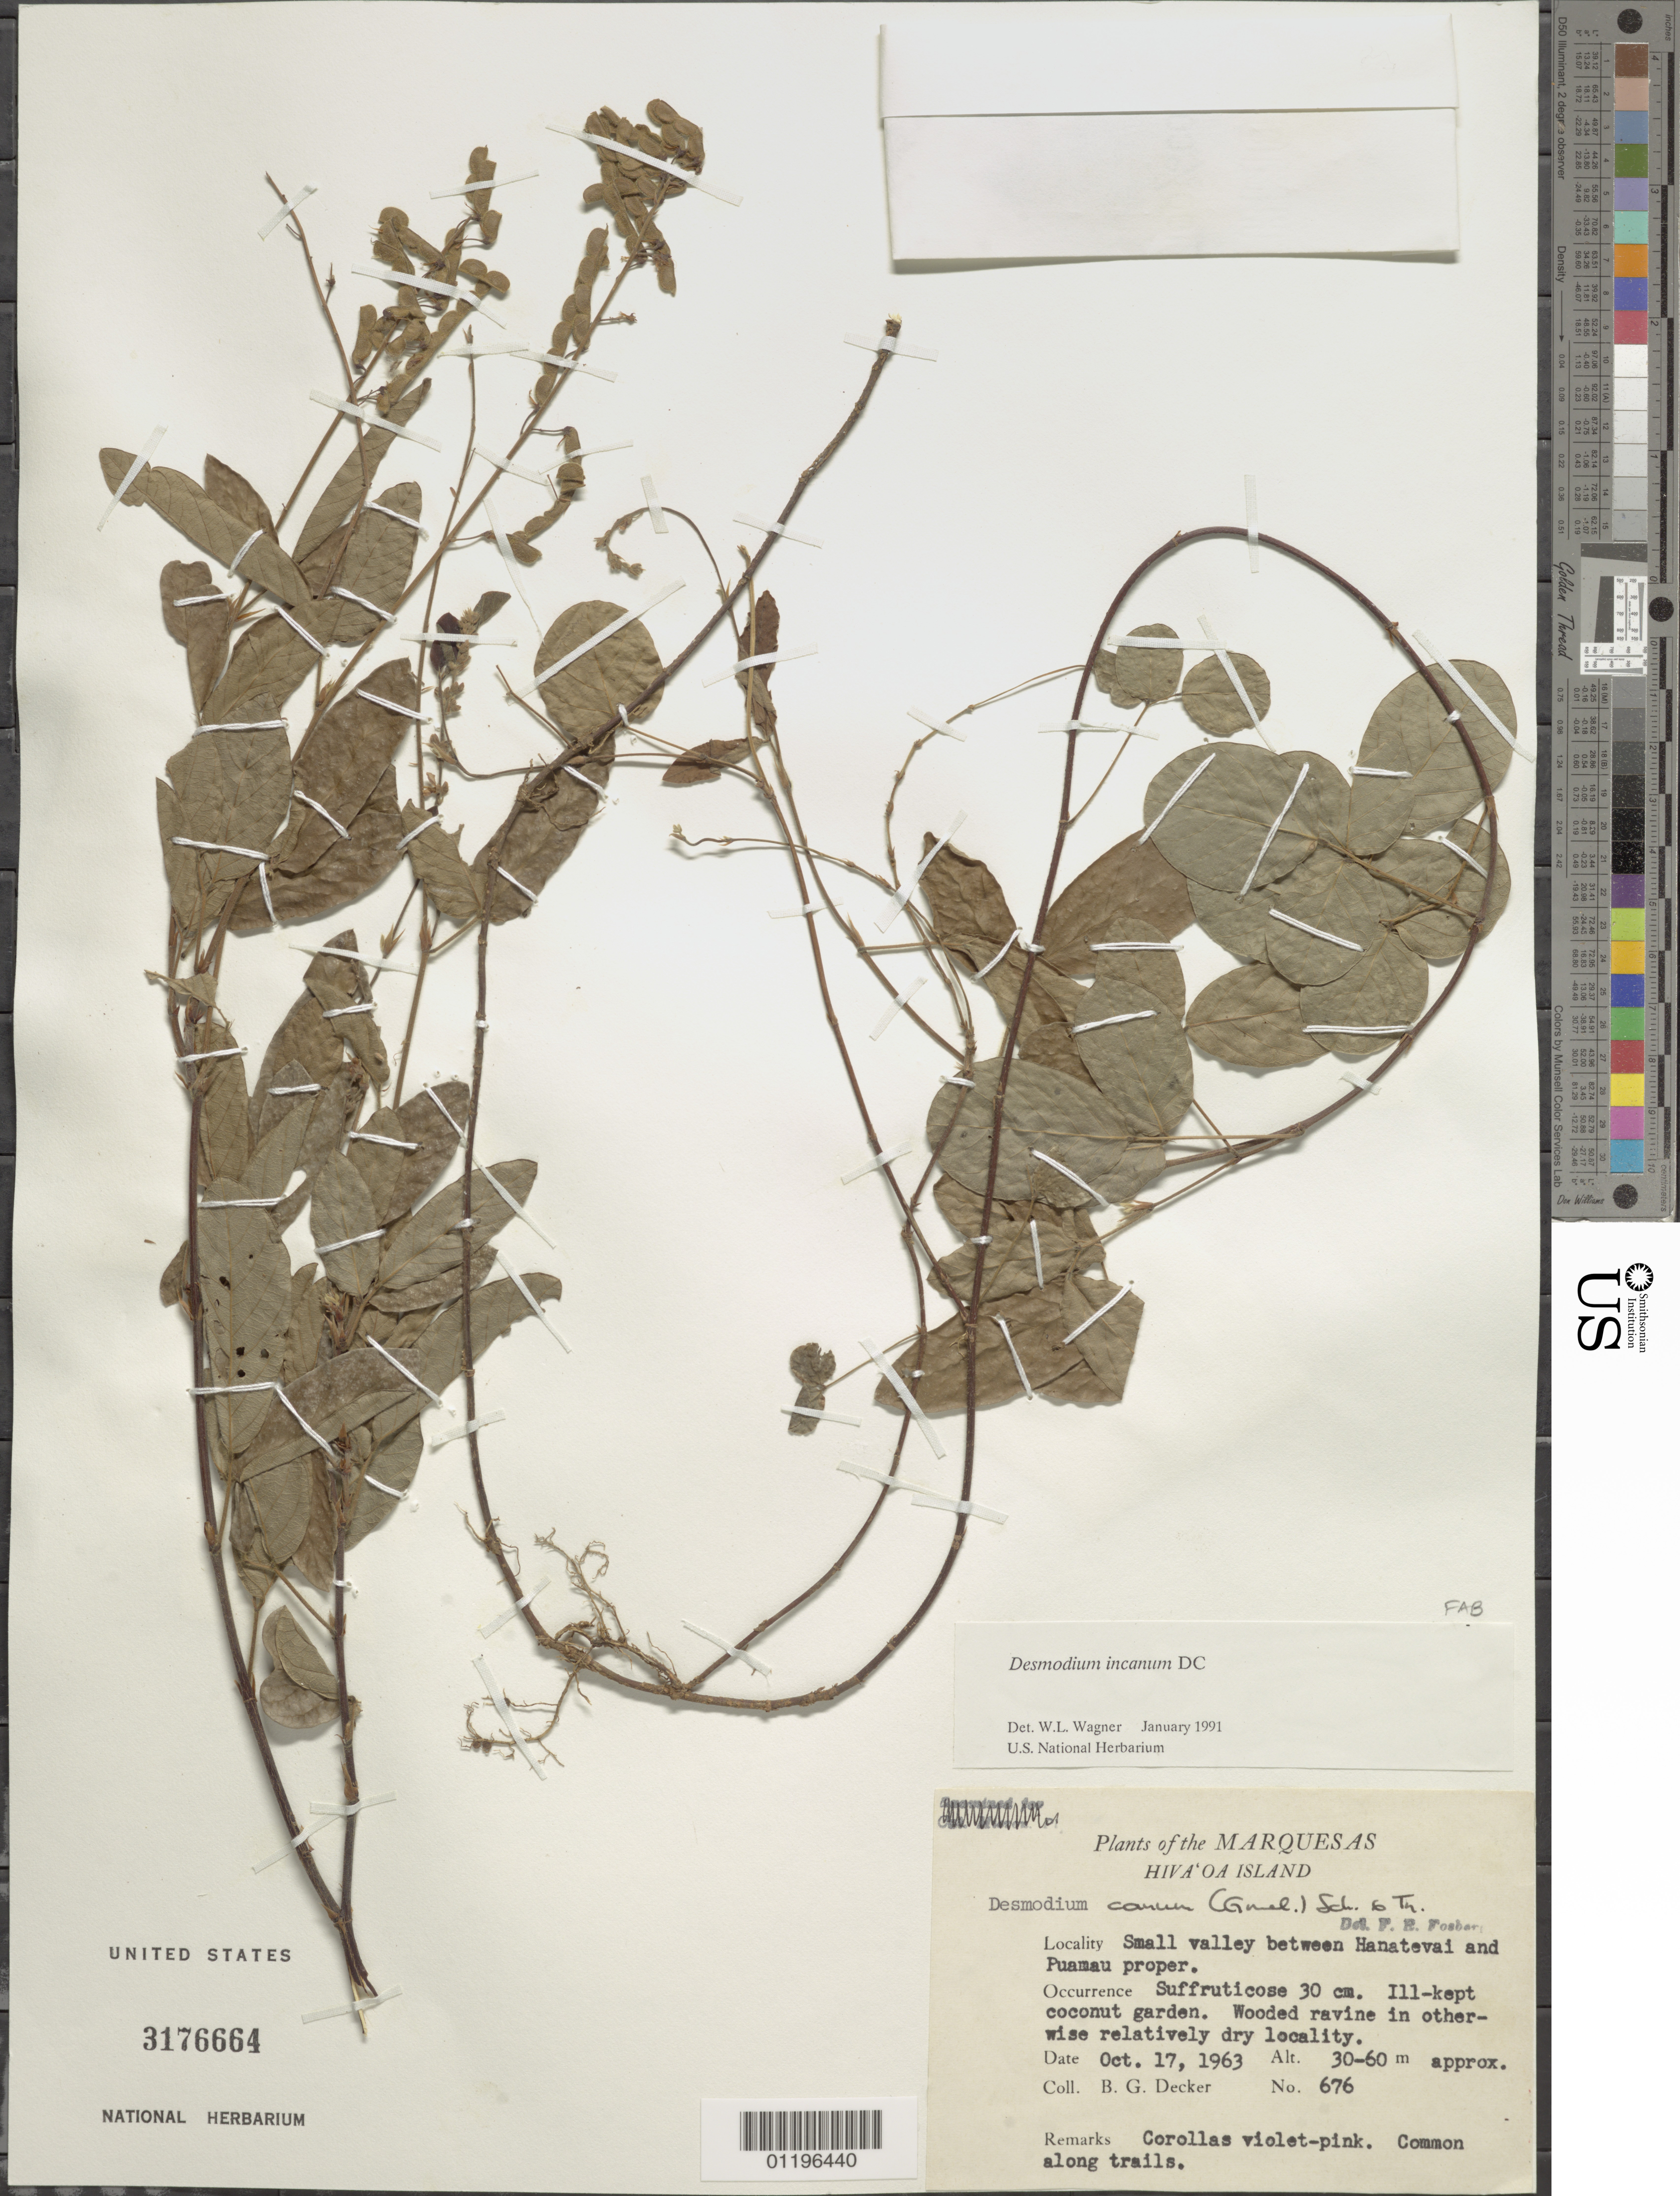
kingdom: Plantae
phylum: Tracheophyta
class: Magnoliopsida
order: Fabales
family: Fabaceae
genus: Desmodium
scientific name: Desmodium incanum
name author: (Sw.) DC.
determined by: Wagner, W. L., (BOT), Smithsonian Institution - National Museum of Natural History (UNITED STATES)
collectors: B. G. Decker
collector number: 676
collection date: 1963-10-17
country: French Polynesia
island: Hiva Oa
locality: small valley between Hanatevai and Puamau proper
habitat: Ill-kept coconut garden. Wooded ravine in otherwise dry locality. Common along trail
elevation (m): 30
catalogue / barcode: US 3176664